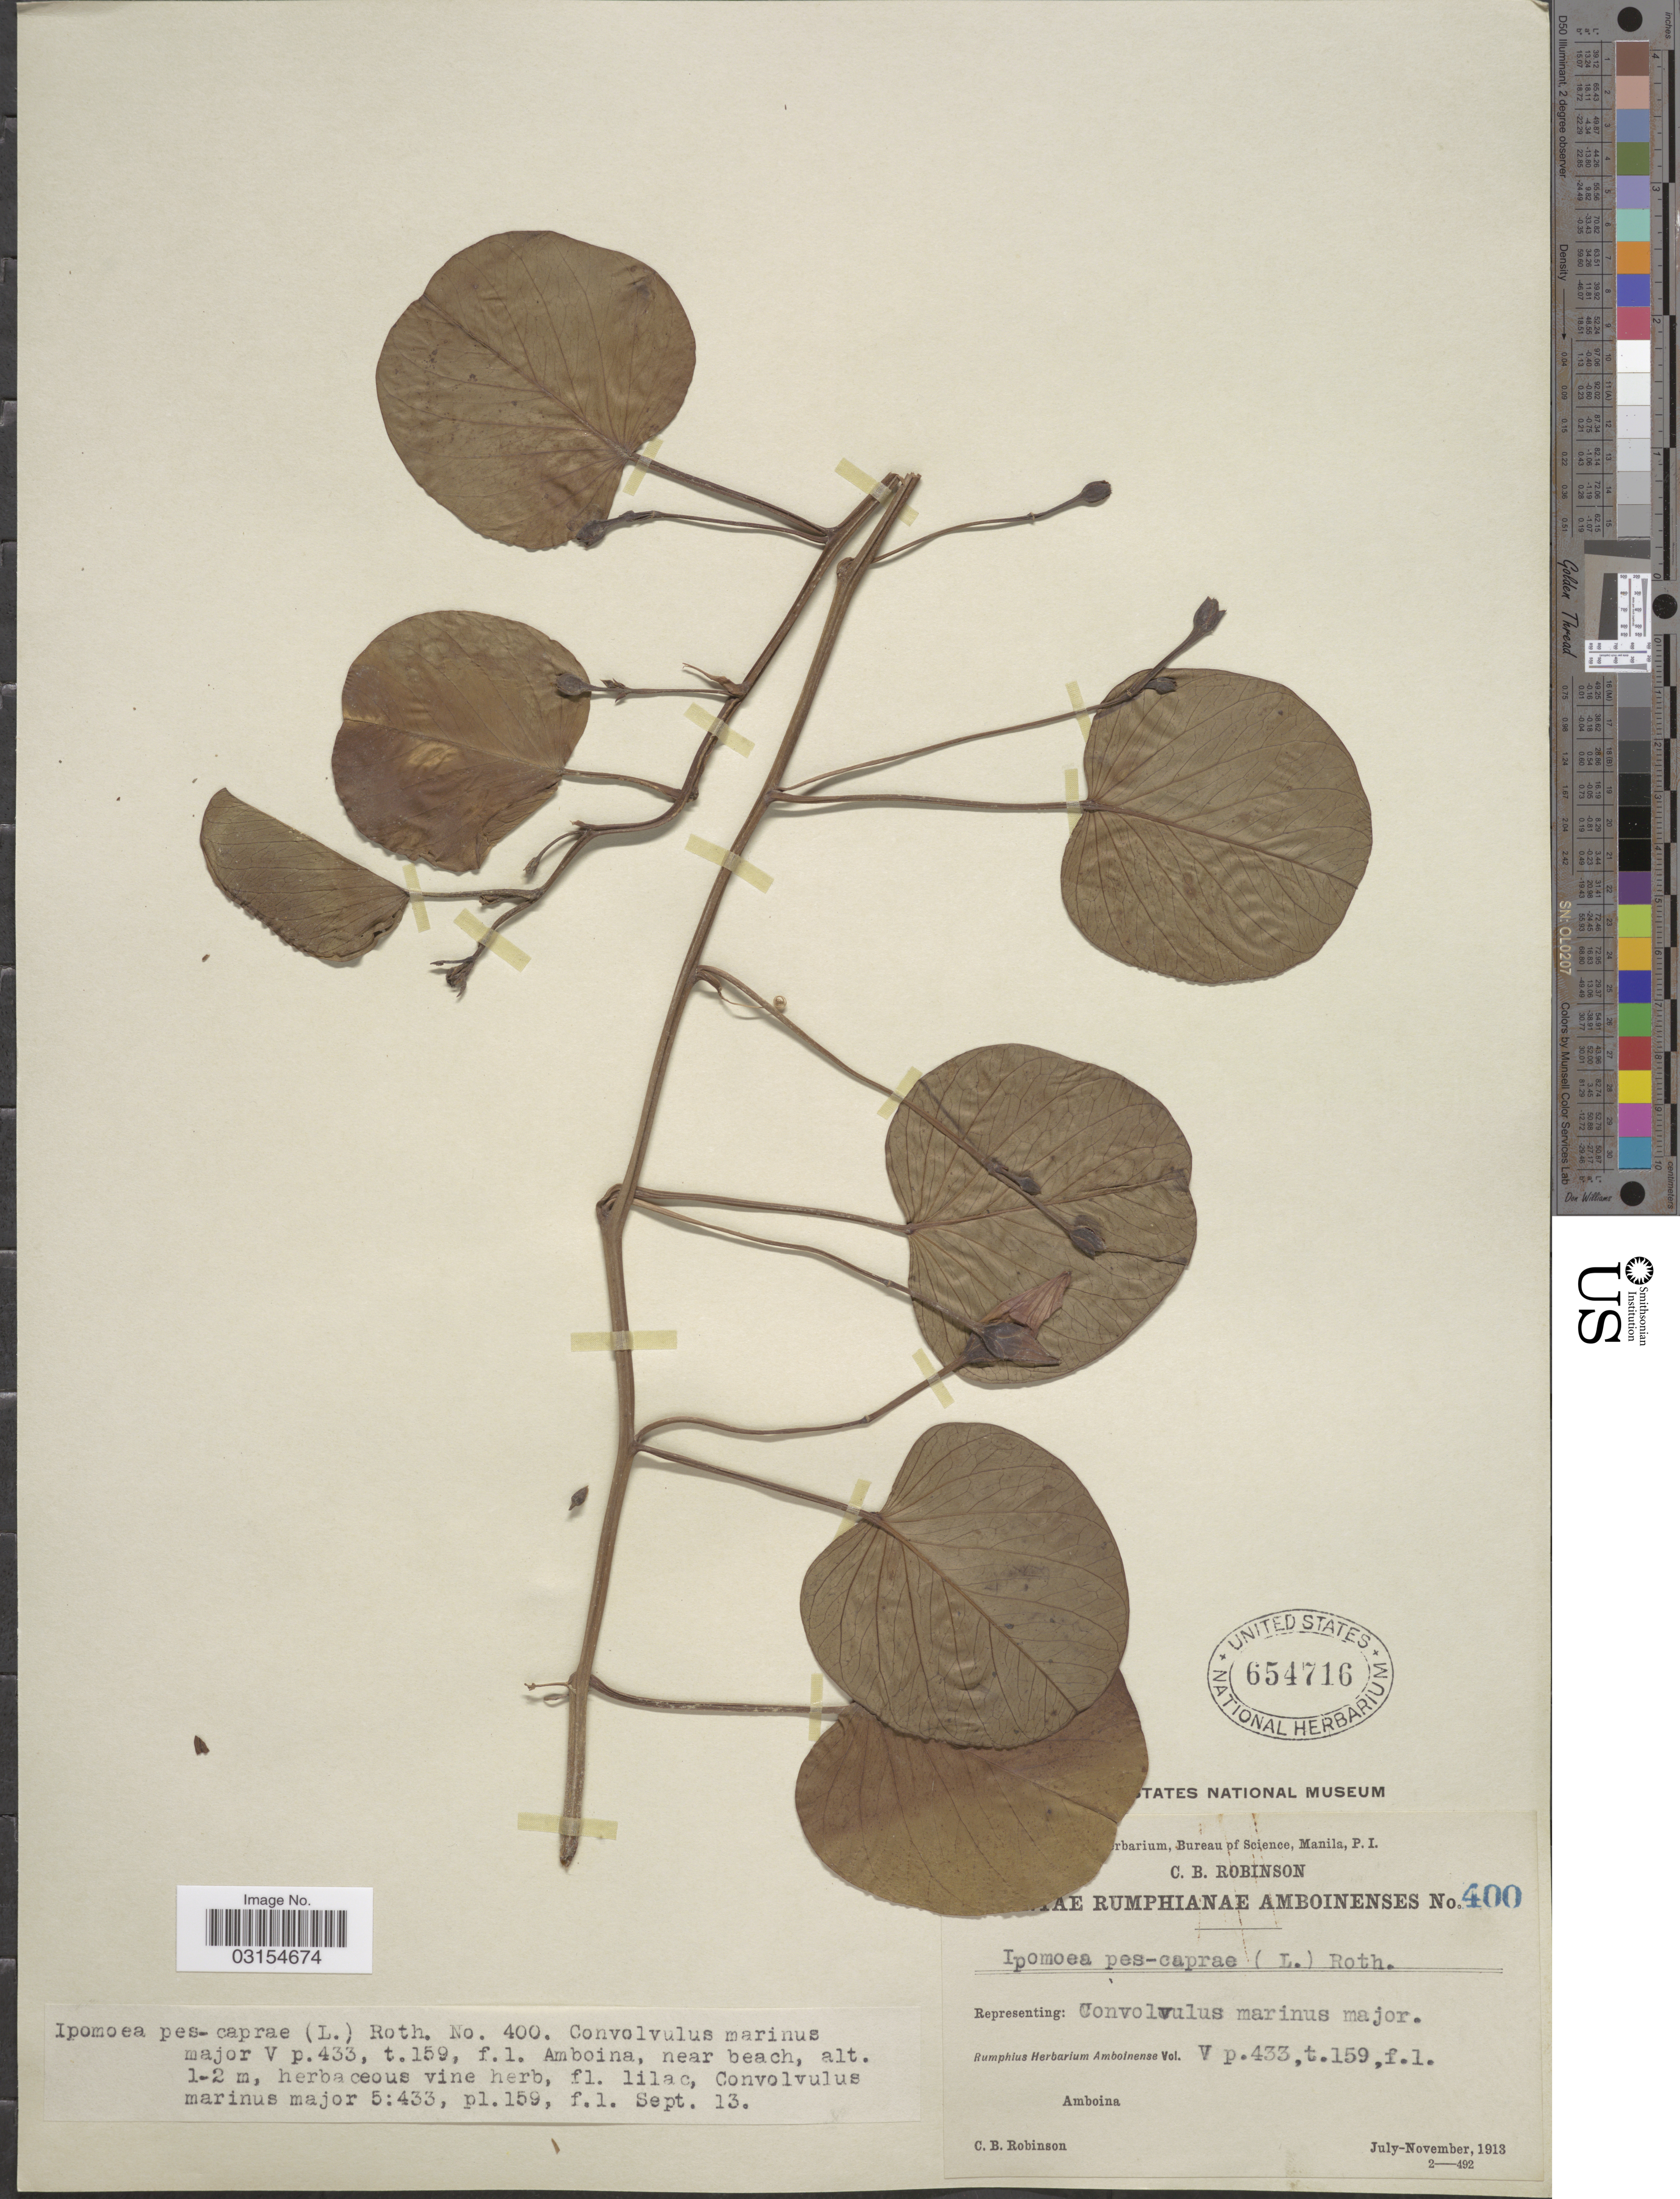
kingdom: Plantae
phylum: Tracheophyta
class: Magnoliopsida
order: Solanales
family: Convolvulaceae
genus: Ipomoea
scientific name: Ipomoea pes-caprae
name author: (L.) R. Br.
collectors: C. Robinson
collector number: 400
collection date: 1913-09-13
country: Indonesia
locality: Amboina, near beach.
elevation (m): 1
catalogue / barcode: US 654716